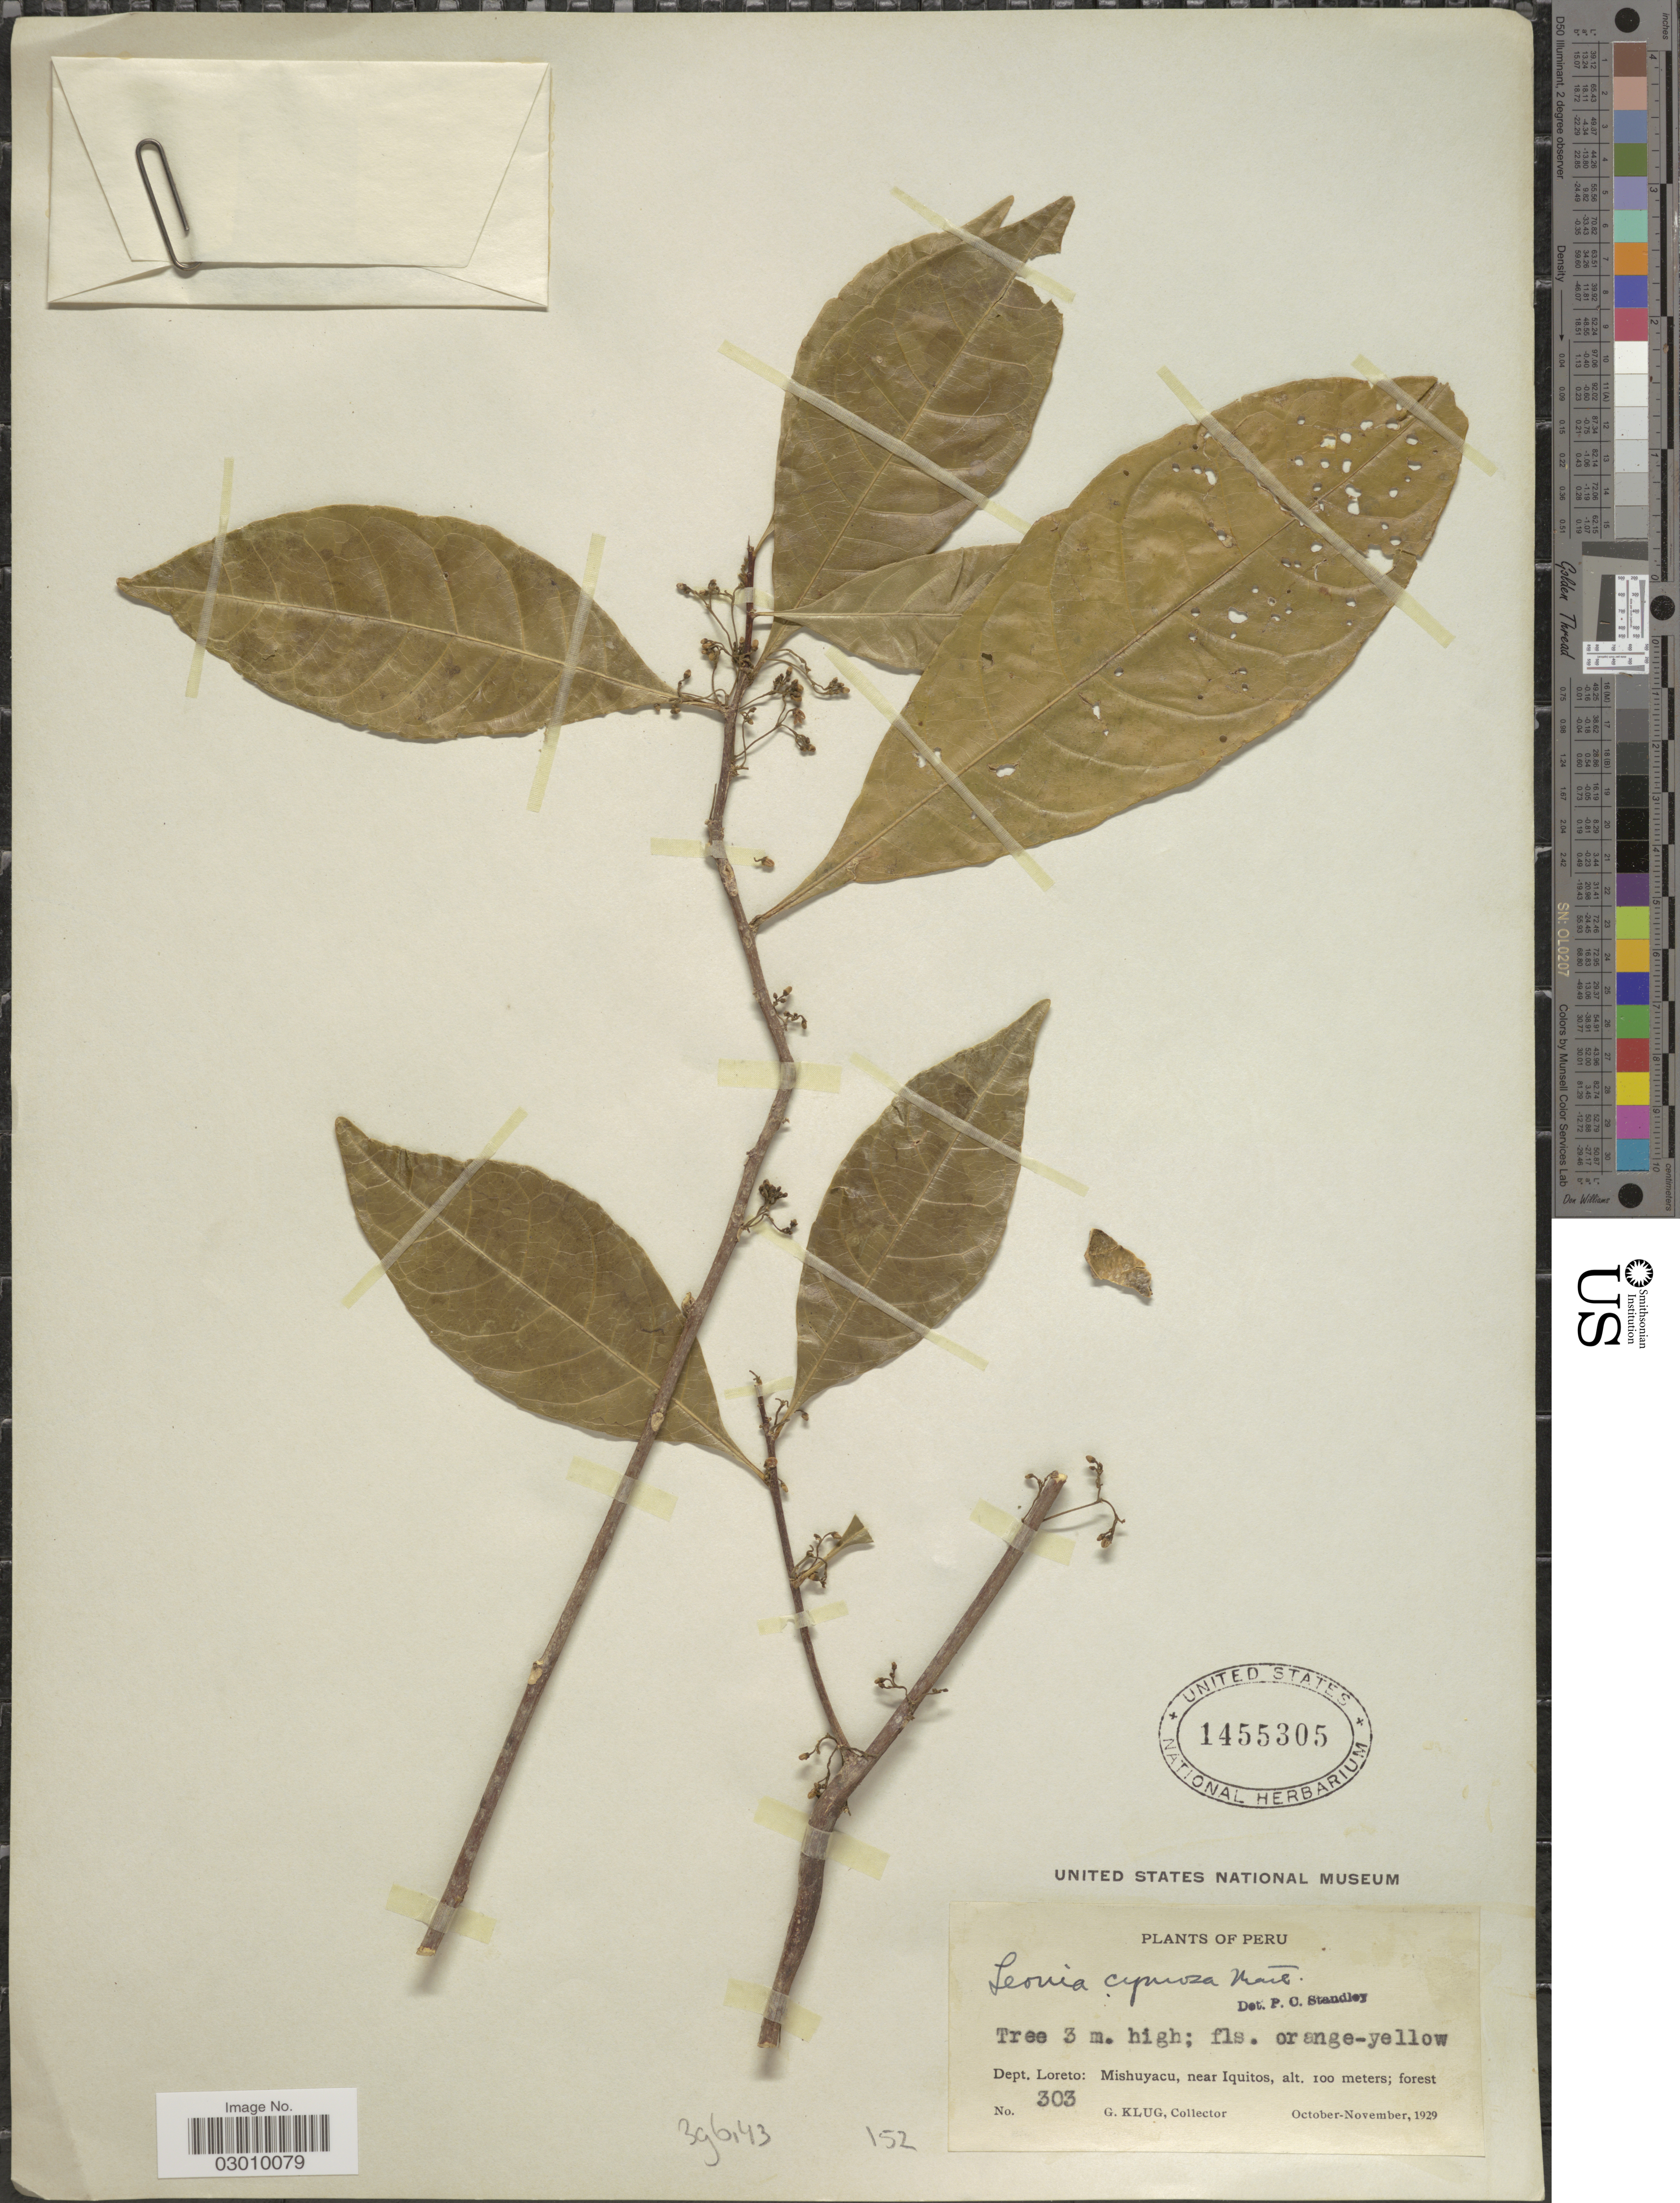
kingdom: Plantae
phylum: Tracheophyta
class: Magnoliopsida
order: Malpighiales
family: Violaceae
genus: Leonia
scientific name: Leonia cymosa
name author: Mart.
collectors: G. Klug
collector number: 303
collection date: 1929-10/1929-11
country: Peru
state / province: Loreto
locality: Dept. Loreto: Mishuyacu, near Iquitos.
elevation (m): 100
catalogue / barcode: US 1455305